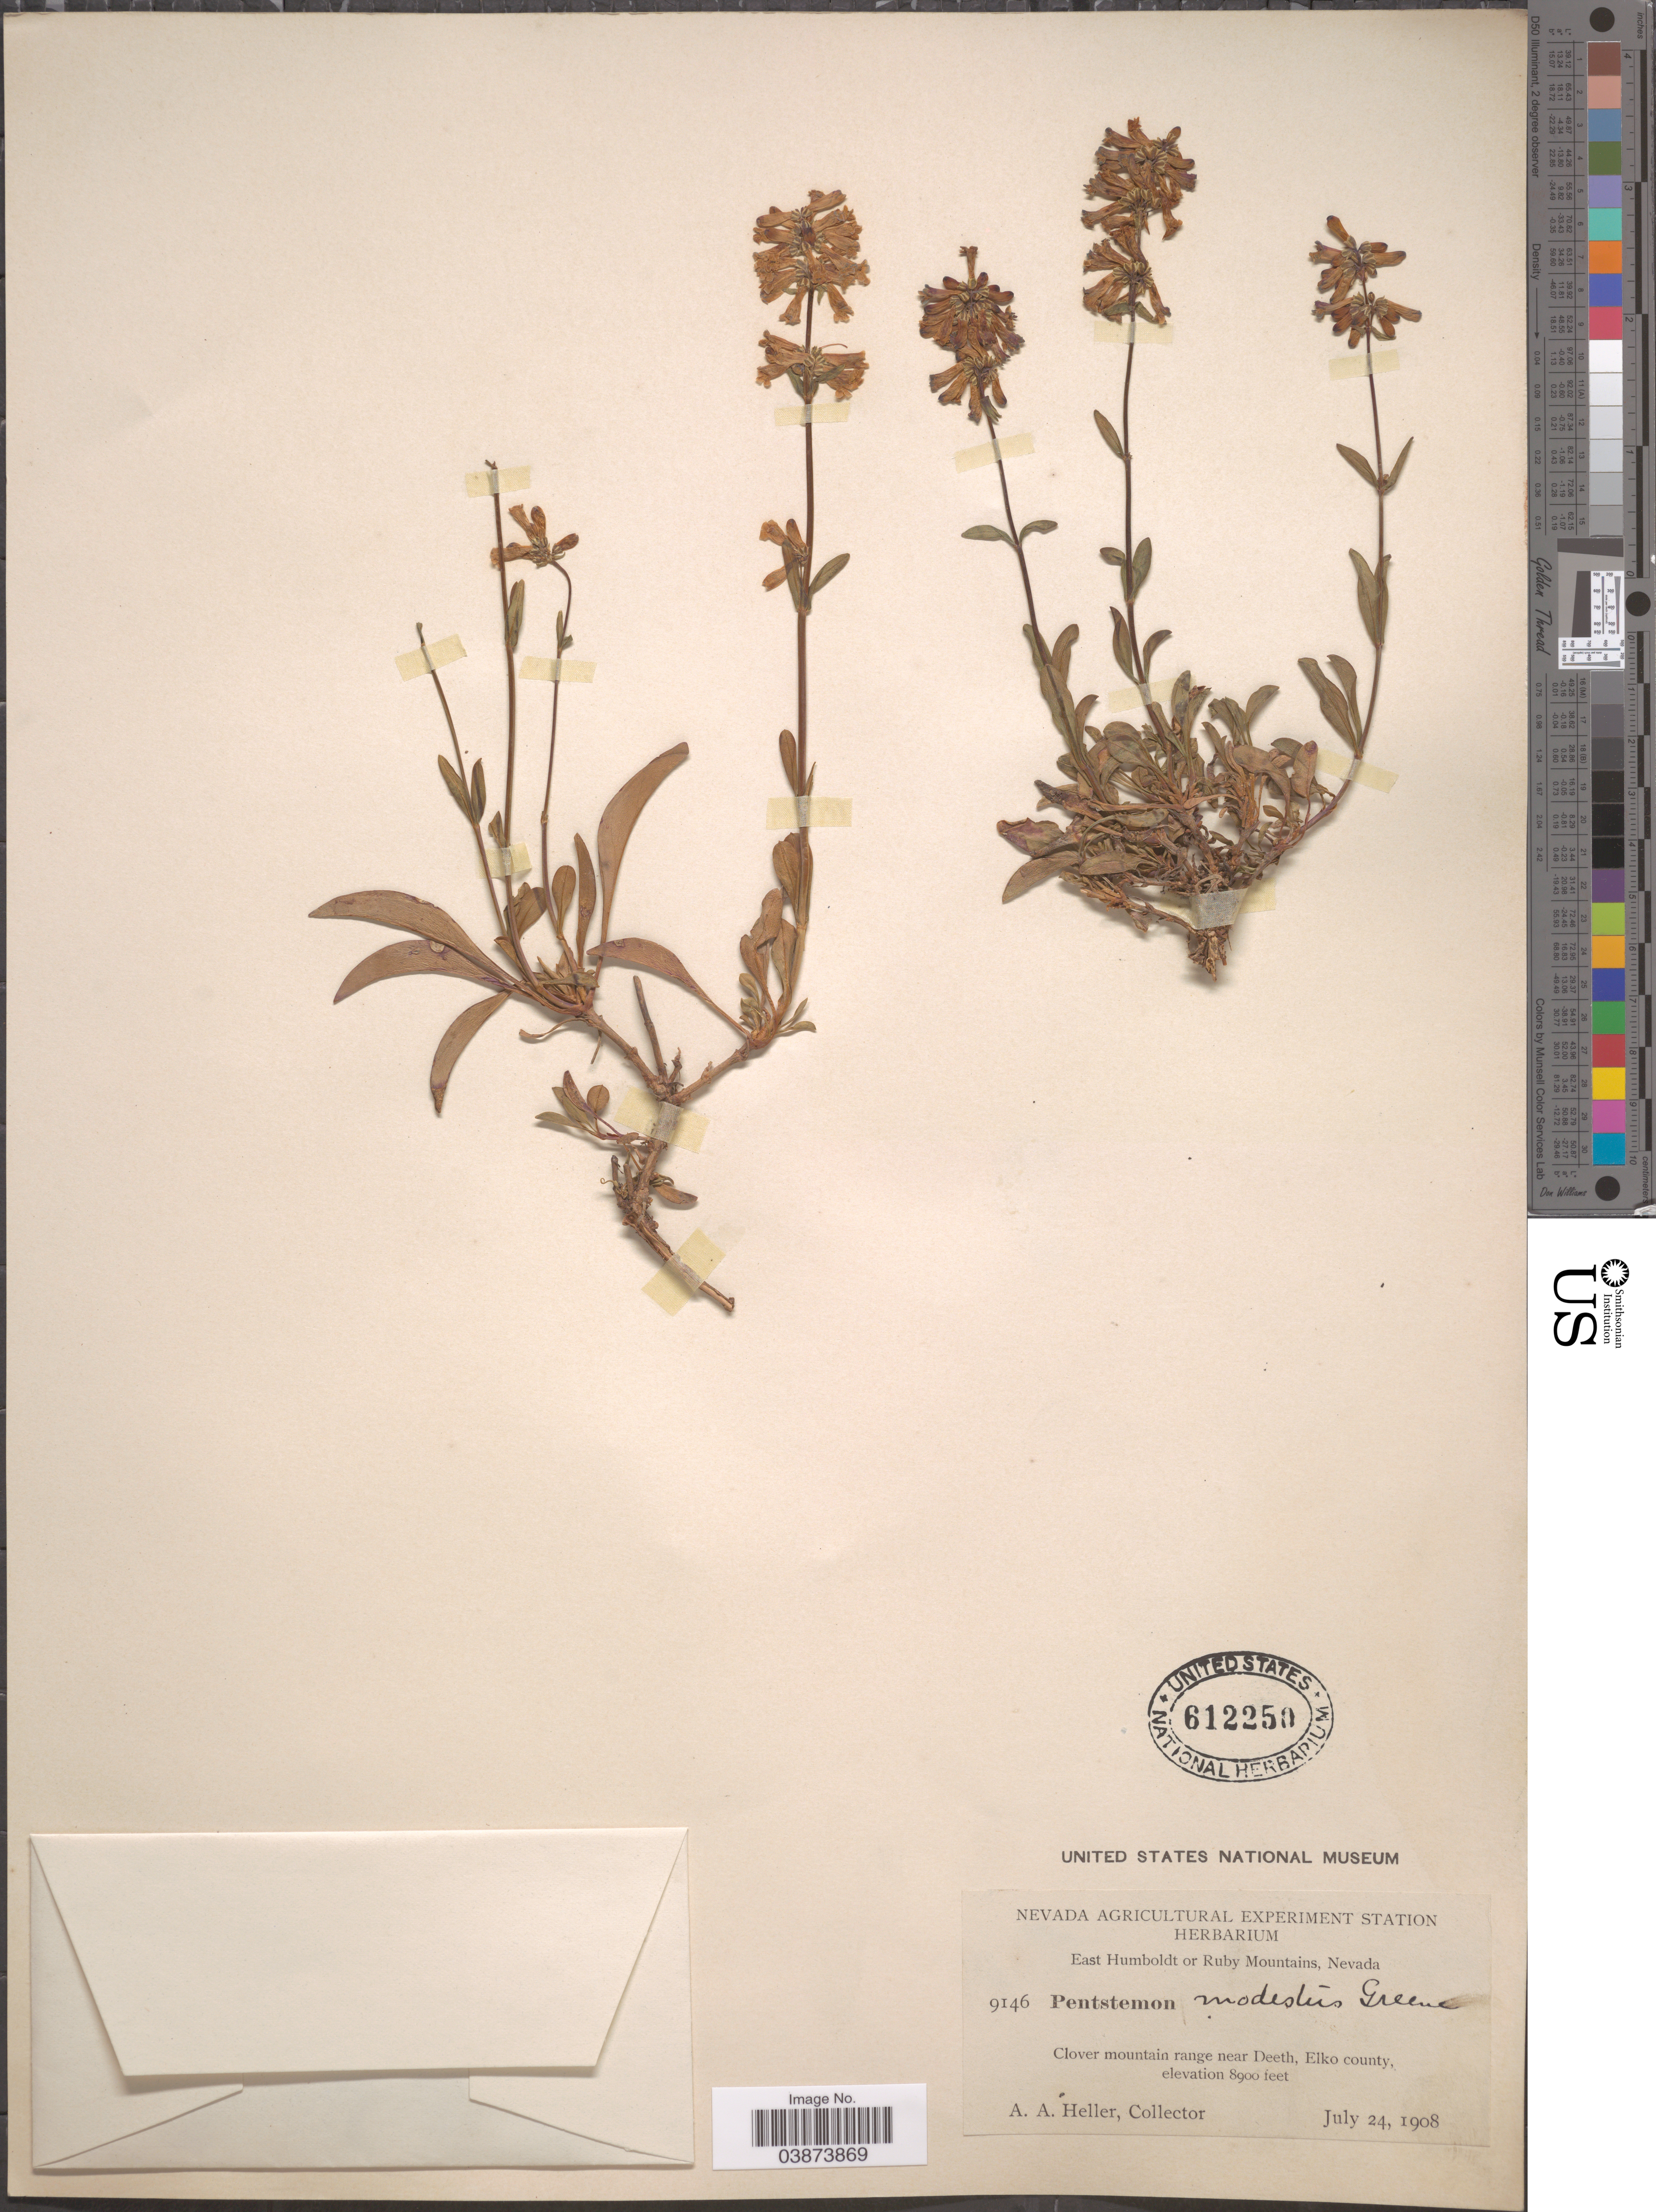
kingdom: Plantae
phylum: Tracheophyta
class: Magnoliopsida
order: Lamiales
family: Plantaginaceae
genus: Penstemon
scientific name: Penstemon chionophilus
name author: Greene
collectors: A. A. Heller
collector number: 9146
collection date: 1908-07-24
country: United States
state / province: Nevada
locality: East Humboldt or Ruby Mountains. Clover mountain range near Deeth, Elko county.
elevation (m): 2713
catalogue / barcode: US 612250